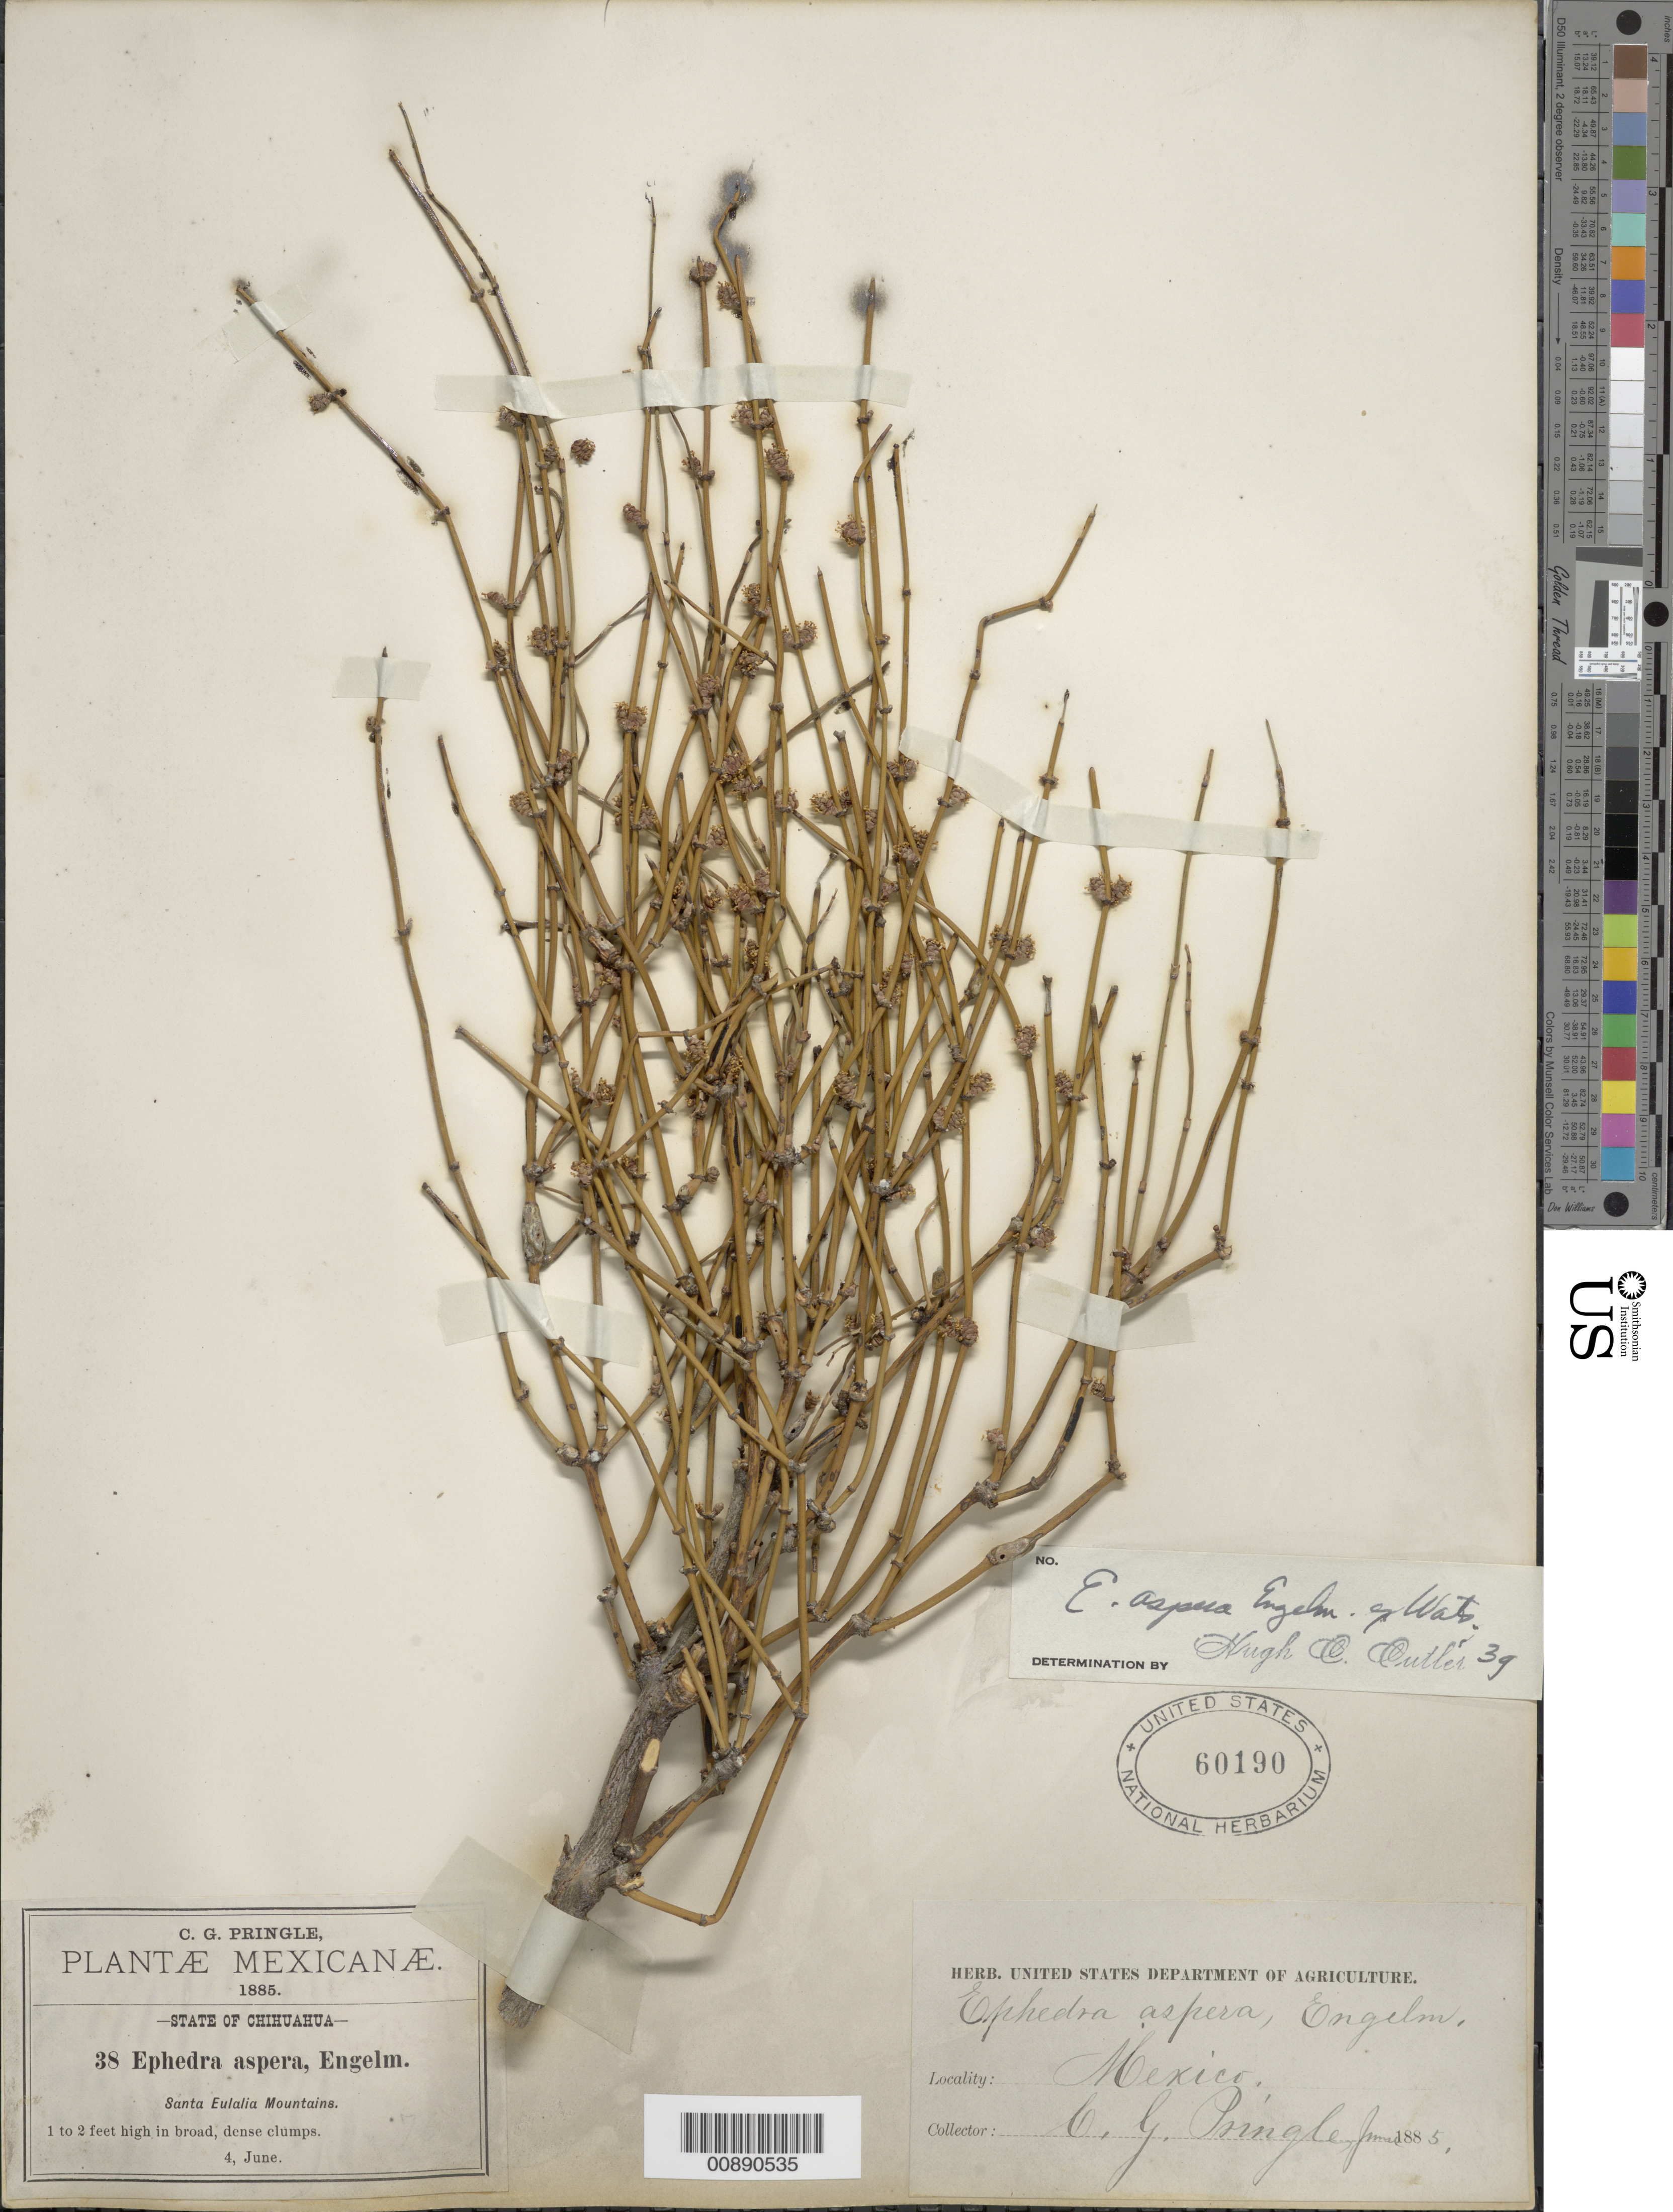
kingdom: Plantae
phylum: Tracheophyta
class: Gnetopsida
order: Ephedrales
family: Ephedraceae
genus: Ephedra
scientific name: Ephedra aspera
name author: Engelm. ex S. Watson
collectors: C. G. Pringle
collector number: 38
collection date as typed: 04 Jun 1885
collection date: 1885-06-04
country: Mexico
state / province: Chihuahua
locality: Sta. Eulalia Mountains, Chihuahua.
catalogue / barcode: US 60190